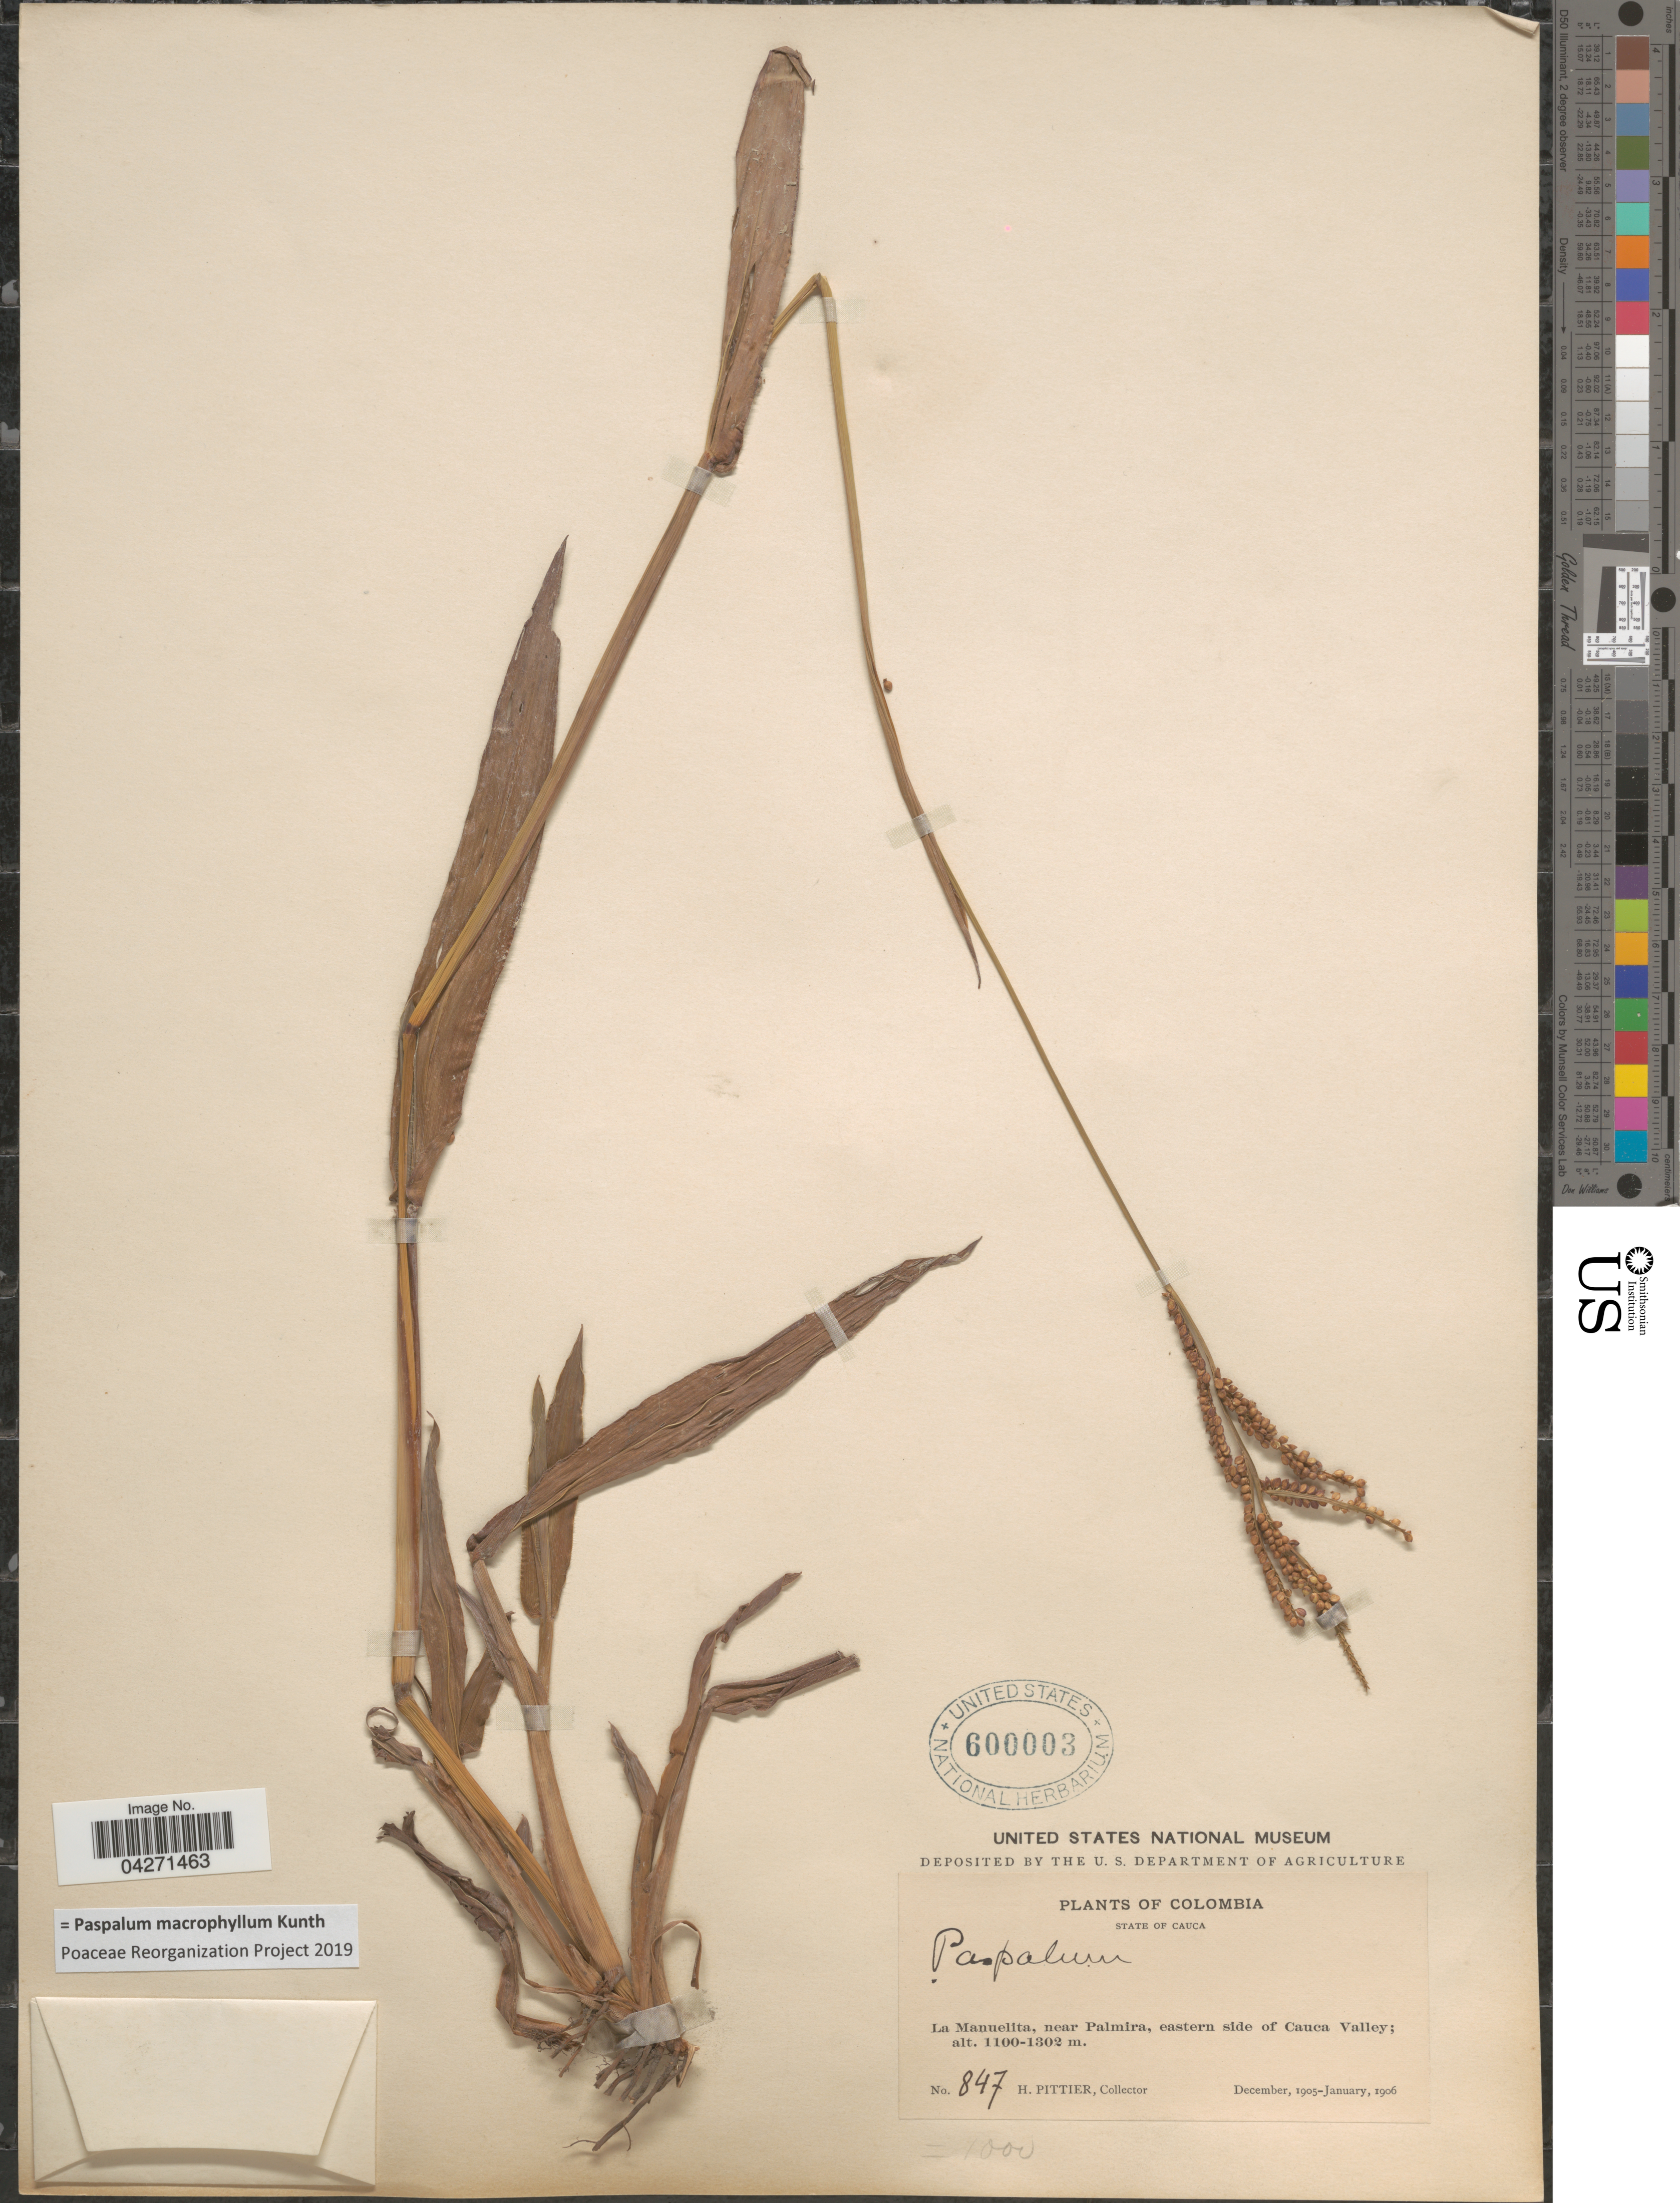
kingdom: Plantae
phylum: Tracheophyta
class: Liliopsida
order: Poales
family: Poaceae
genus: Paspalum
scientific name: Paspalum macrophyllum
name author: Kunth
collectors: H. F. Pittier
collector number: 847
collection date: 1905-12/1906-01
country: Colombia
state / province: Cauca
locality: La Manuelita, near Palmira, eastern side of Cauca Valley.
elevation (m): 1100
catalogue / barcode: US 600003